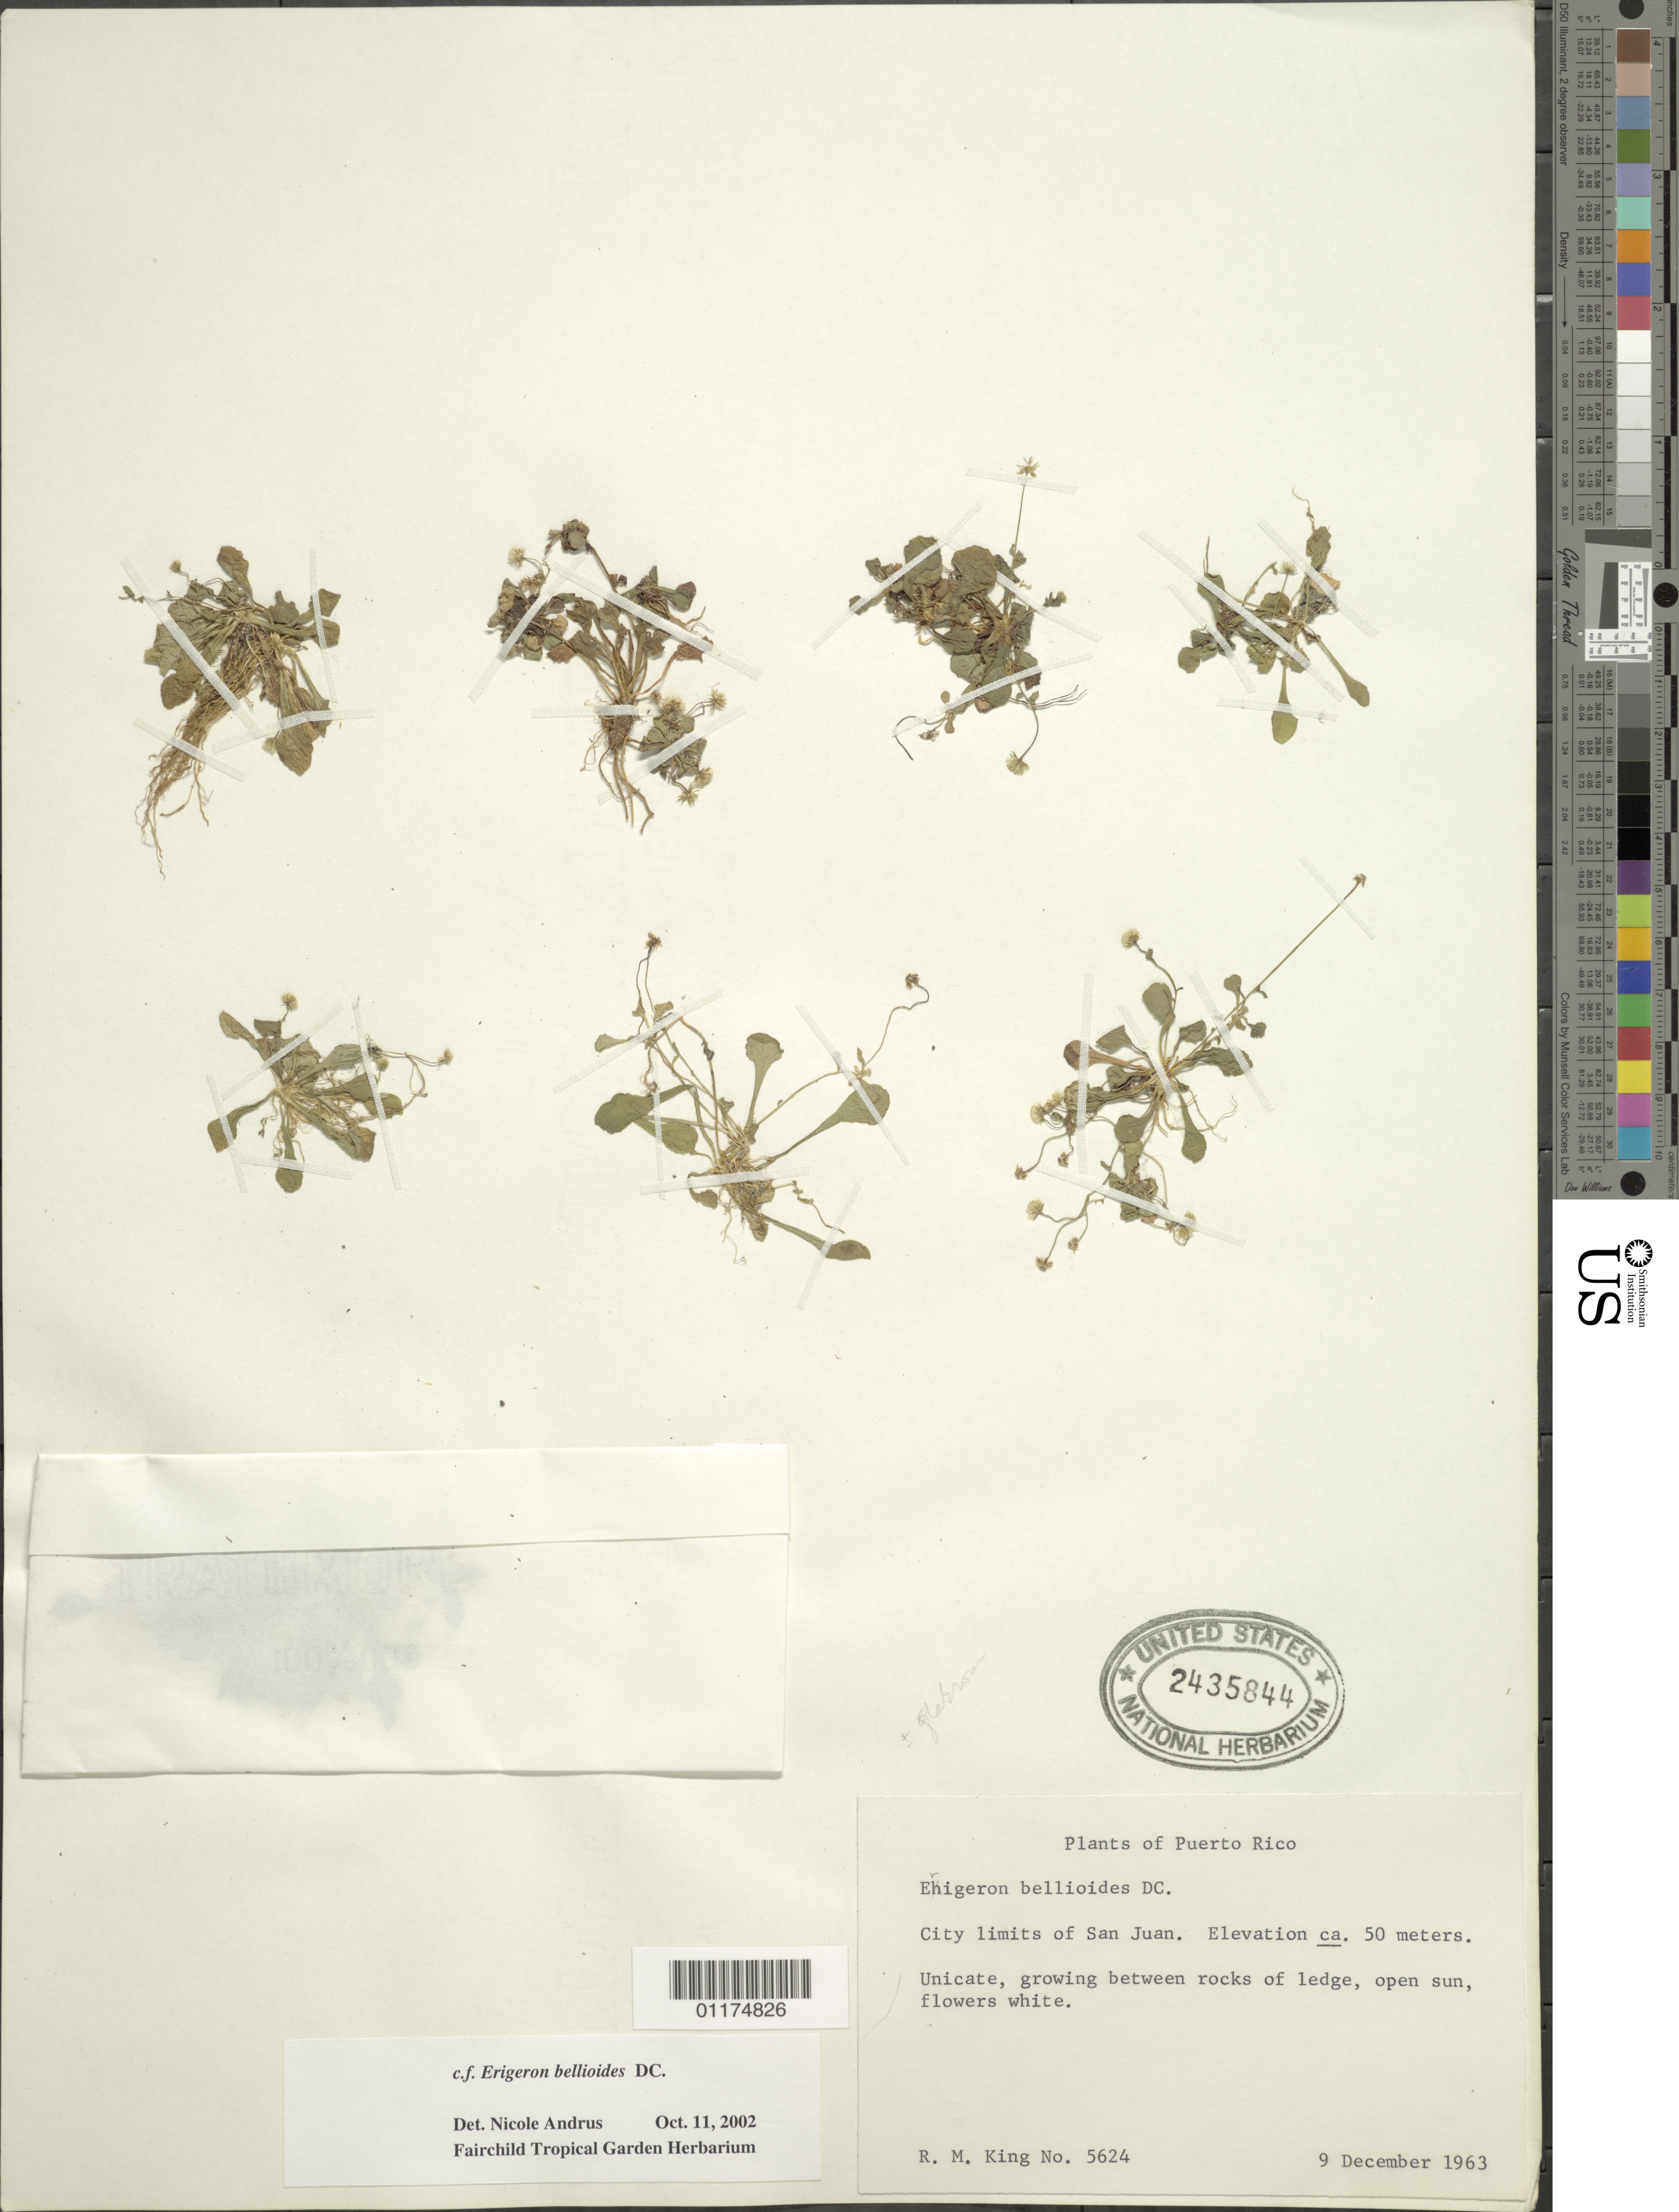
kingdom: Plantae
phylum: Tracheophyta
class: Magnoliopsida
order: Asterales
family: Asteraceae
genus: Erigeron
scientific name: Erigeron bellioides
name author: DC.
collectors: R. M. King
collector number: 5624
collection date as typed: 09 Dec 1963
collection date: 1963-12-09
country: Puerto Rico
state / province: San Juan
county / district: Juana Diaz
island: Puerto Rico I.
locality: City limits of San Juan.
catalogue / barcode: US 2435844